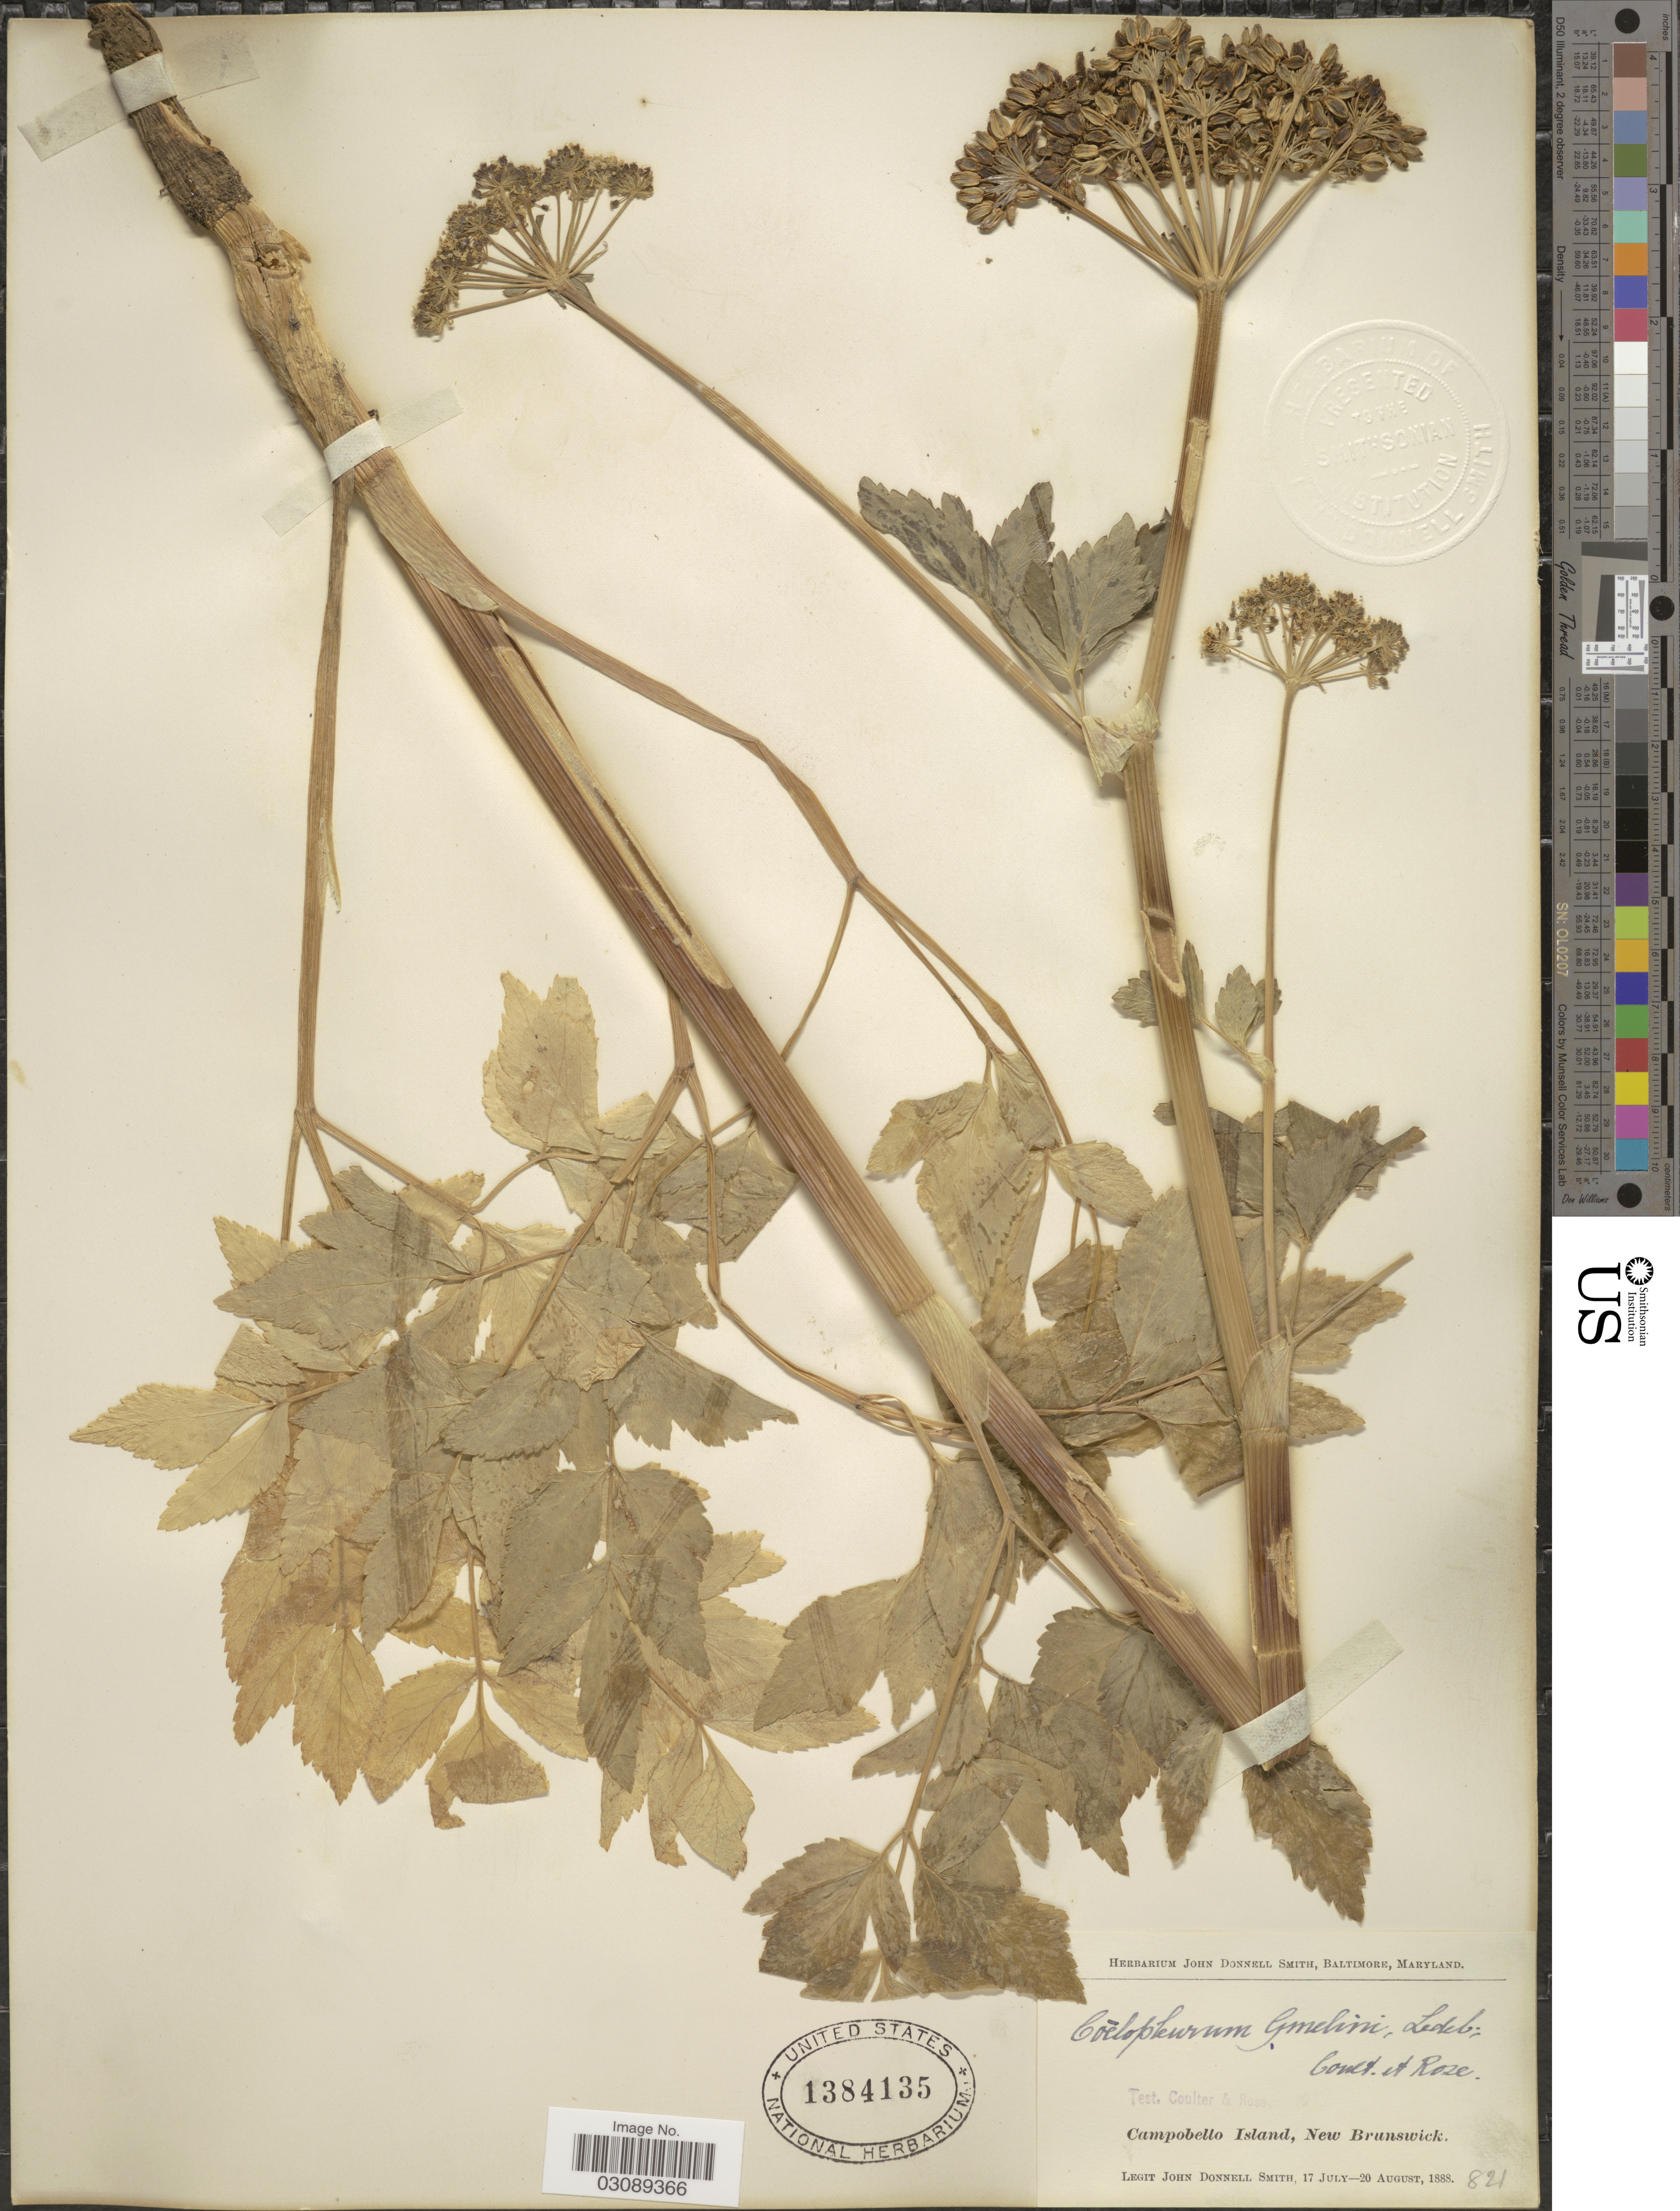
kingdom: Plantae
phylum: Tracheophyta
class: Magnoliopsida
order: Apiales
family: Apiaceae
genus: Coelopleurum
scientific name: Coelopleurum gmelinii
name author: (DC.) Ledeb.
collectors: J. Donnell Smith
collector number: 821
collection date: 1888-07-17/1888-08-20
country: Canada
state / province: New Brunswick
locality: Campobello Island.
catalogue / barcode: US 1384135